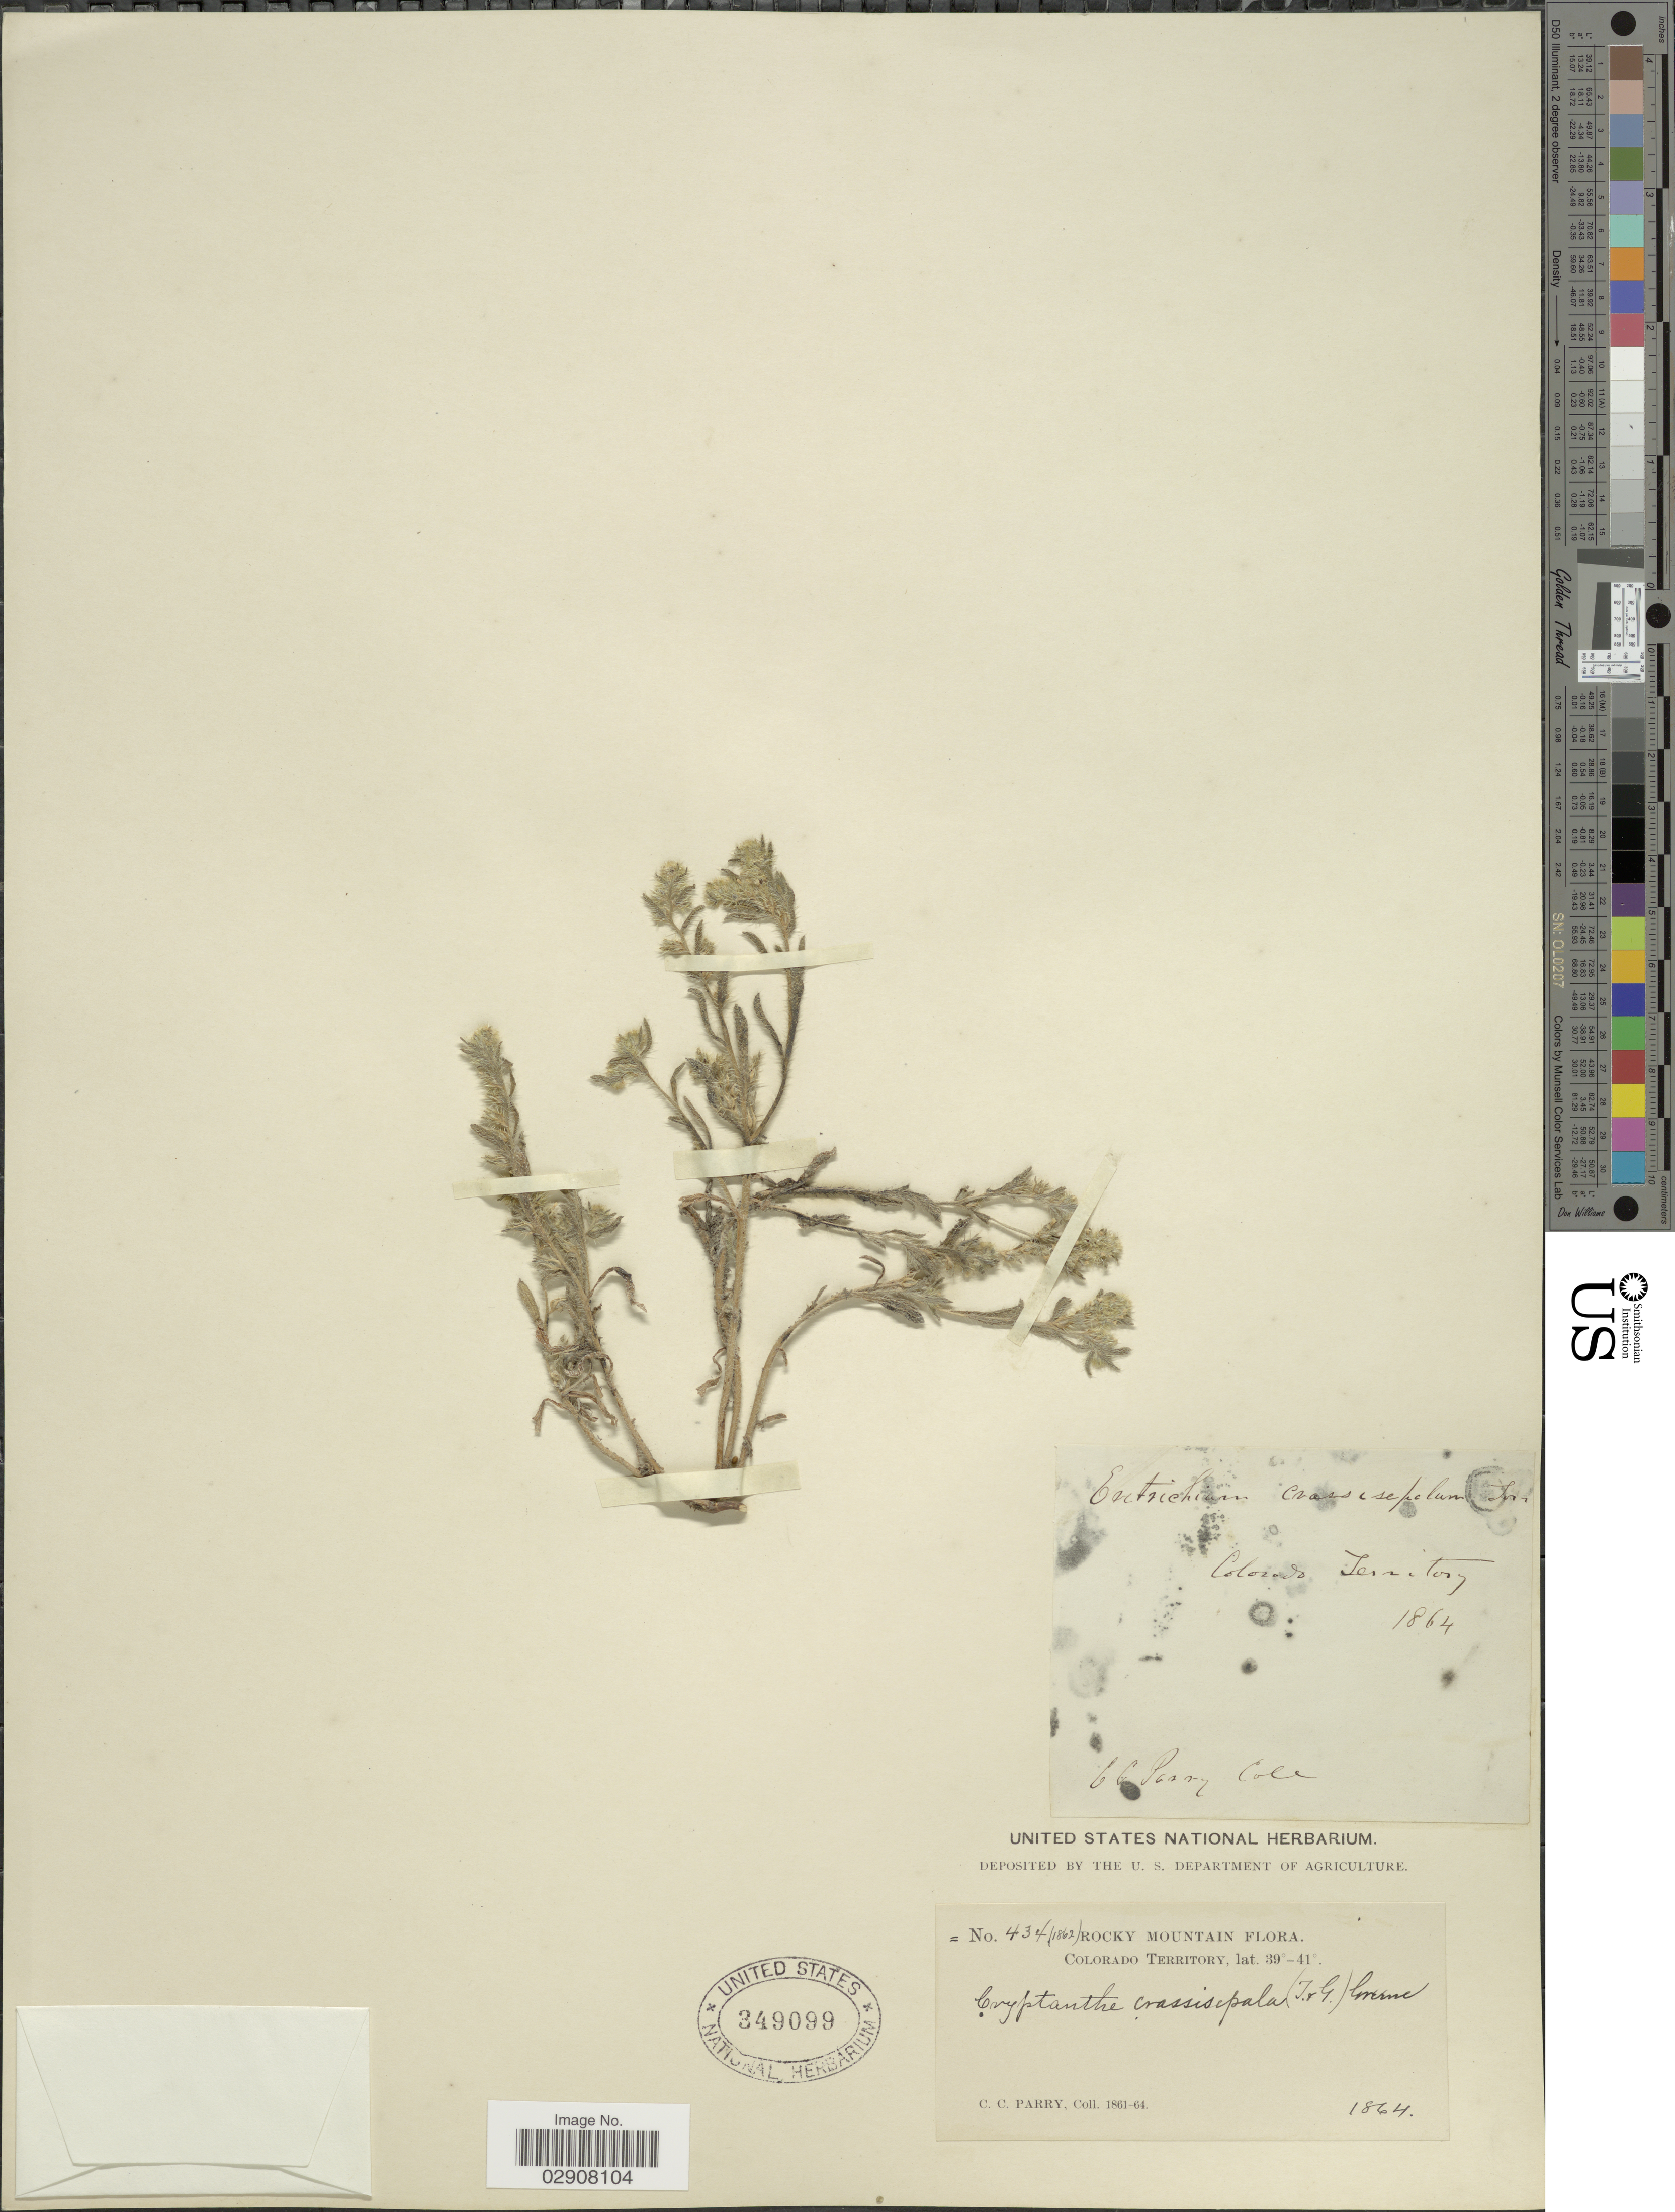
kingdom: Plantae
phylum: Tracheophyta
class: Magnoliopsida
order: Boraginales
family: Boraginaceae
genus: Cryptantha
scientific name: Cryptantha minima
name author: Rydb.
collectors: C. C. Parry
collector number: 434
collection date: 1864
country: United States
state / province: Colorado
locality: Rocky Mountain.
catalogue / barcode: US 349099